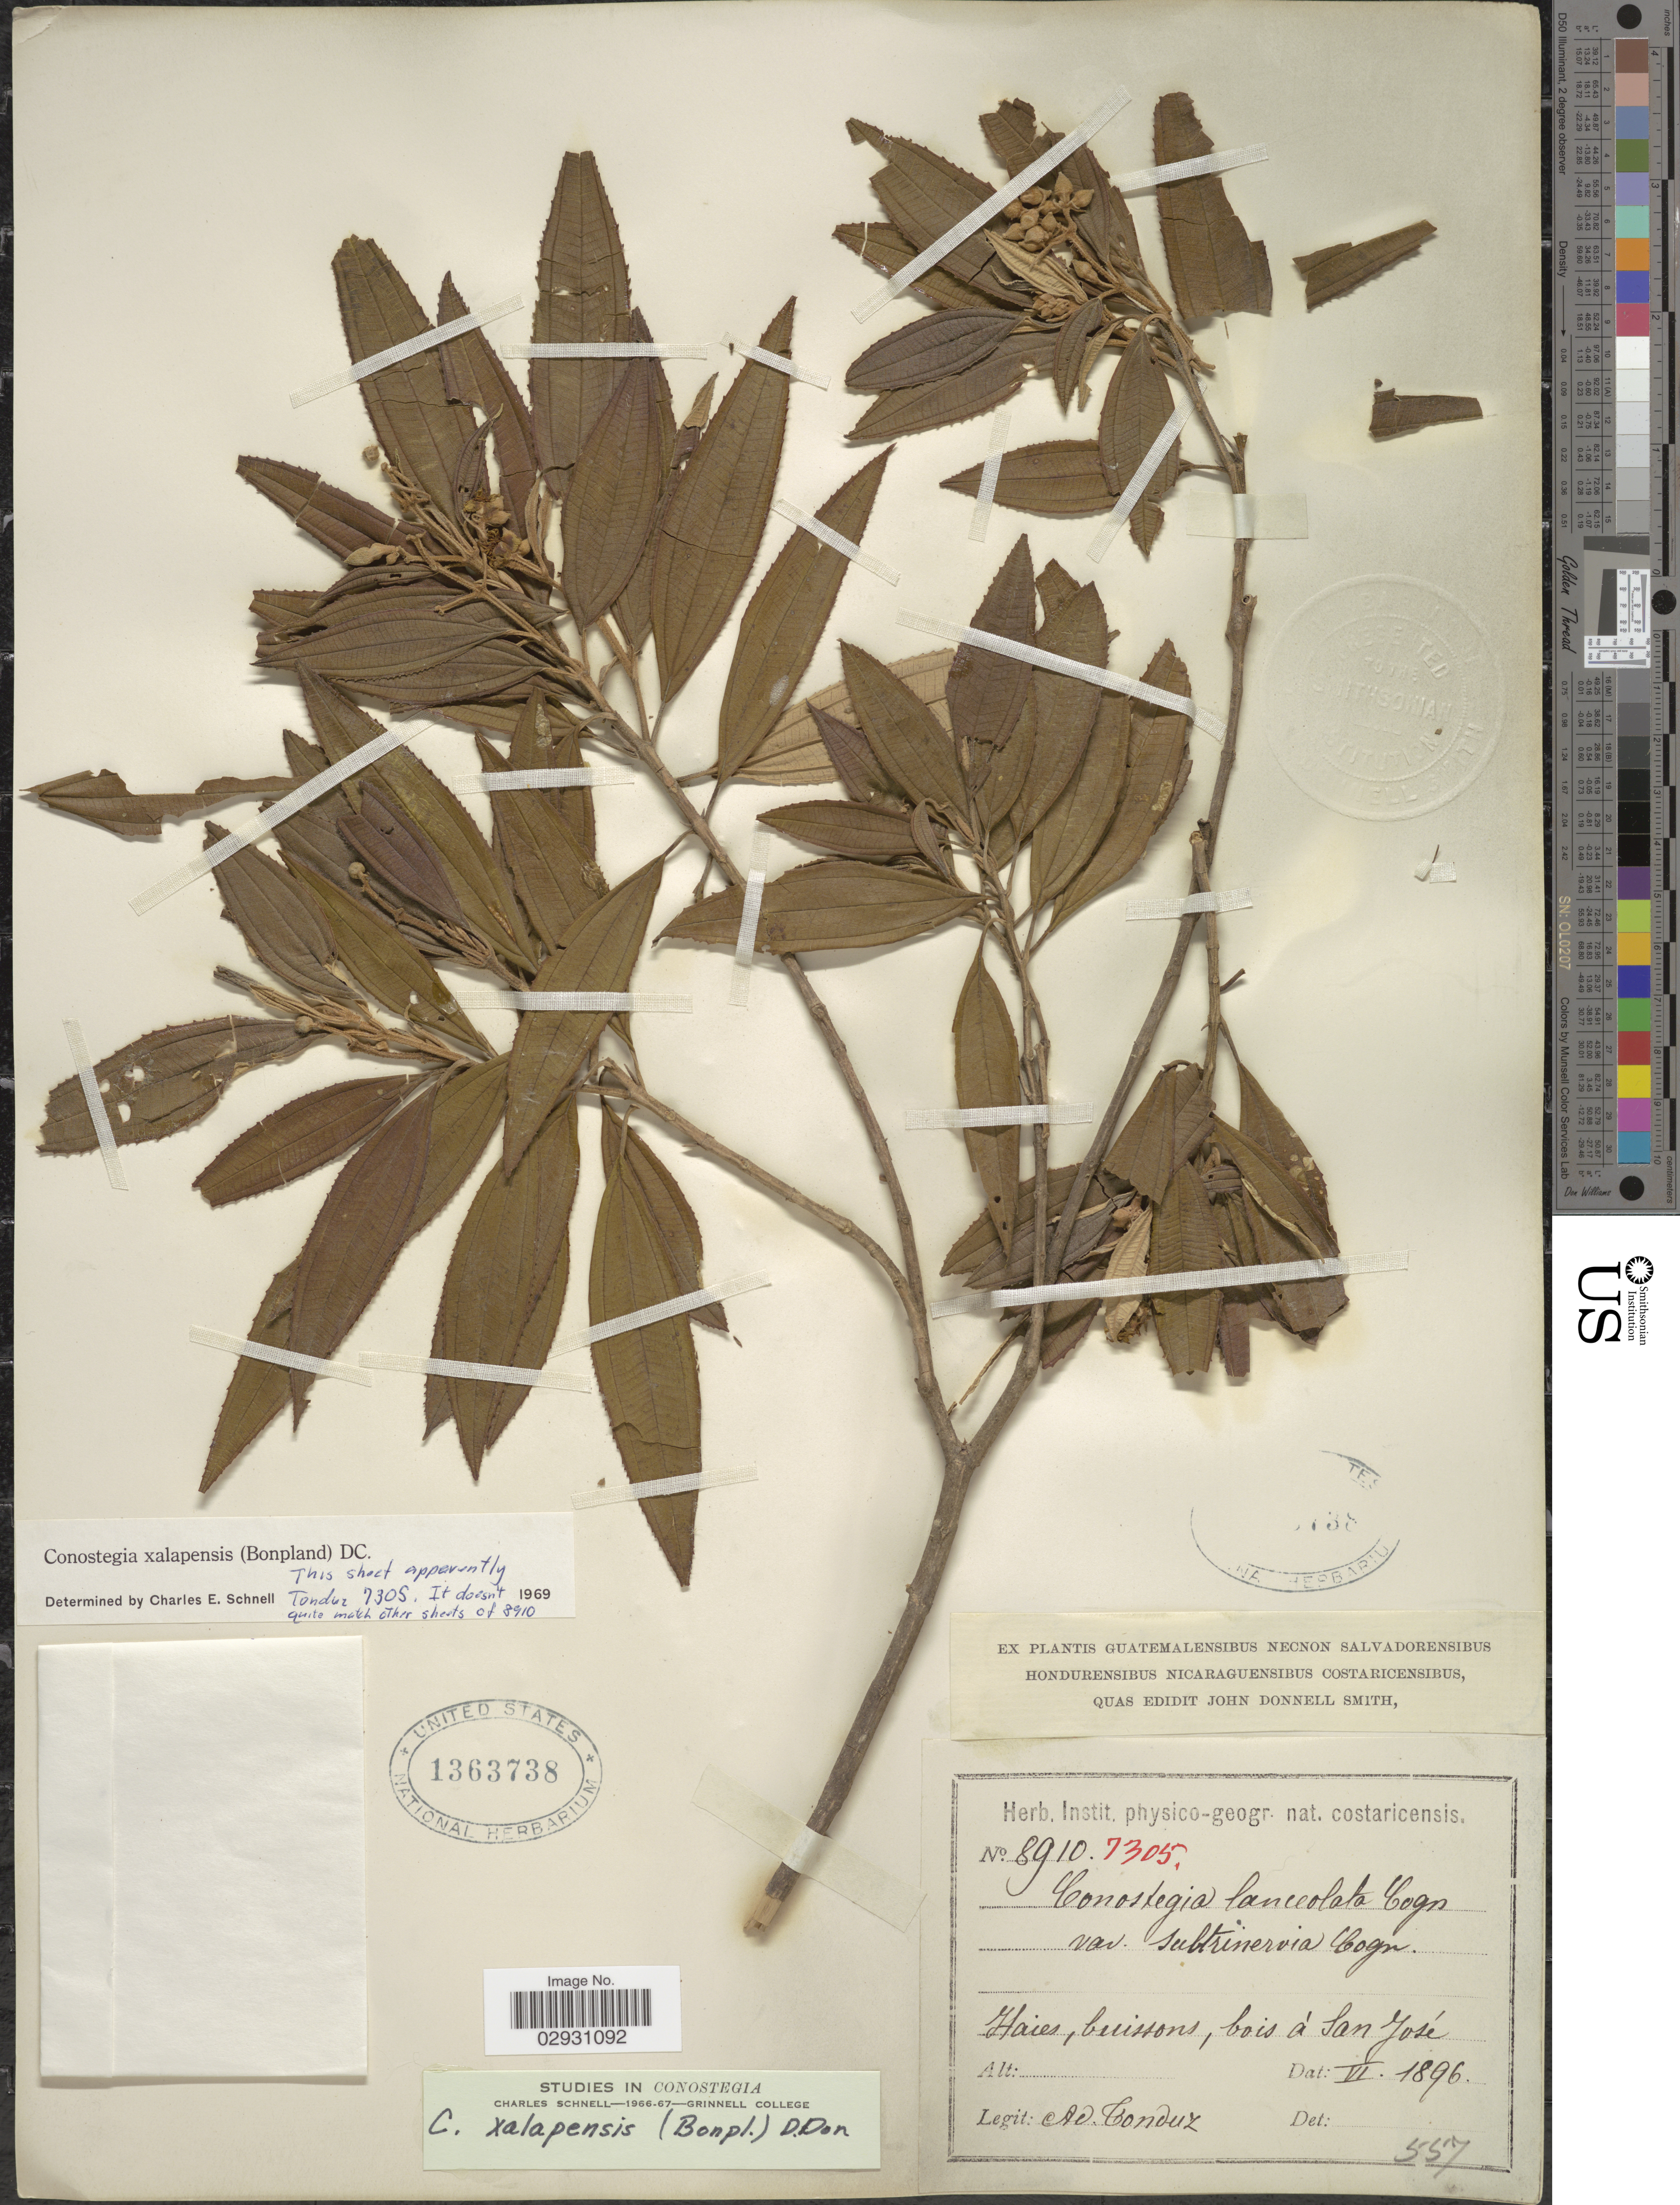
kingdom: Plantae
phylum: Tracheophyta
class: Magnoliopsida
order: Myrtales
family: Melastomataceae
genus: Conostegia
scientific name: Conostegia quadrangularis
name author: Schltdl. ex Steud.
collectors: A. Tonduz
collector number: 8910/7305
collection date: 1896-06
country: Costa Rica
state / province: San José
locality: Haies, buissons, bois à San José.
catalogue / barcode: US 1363738